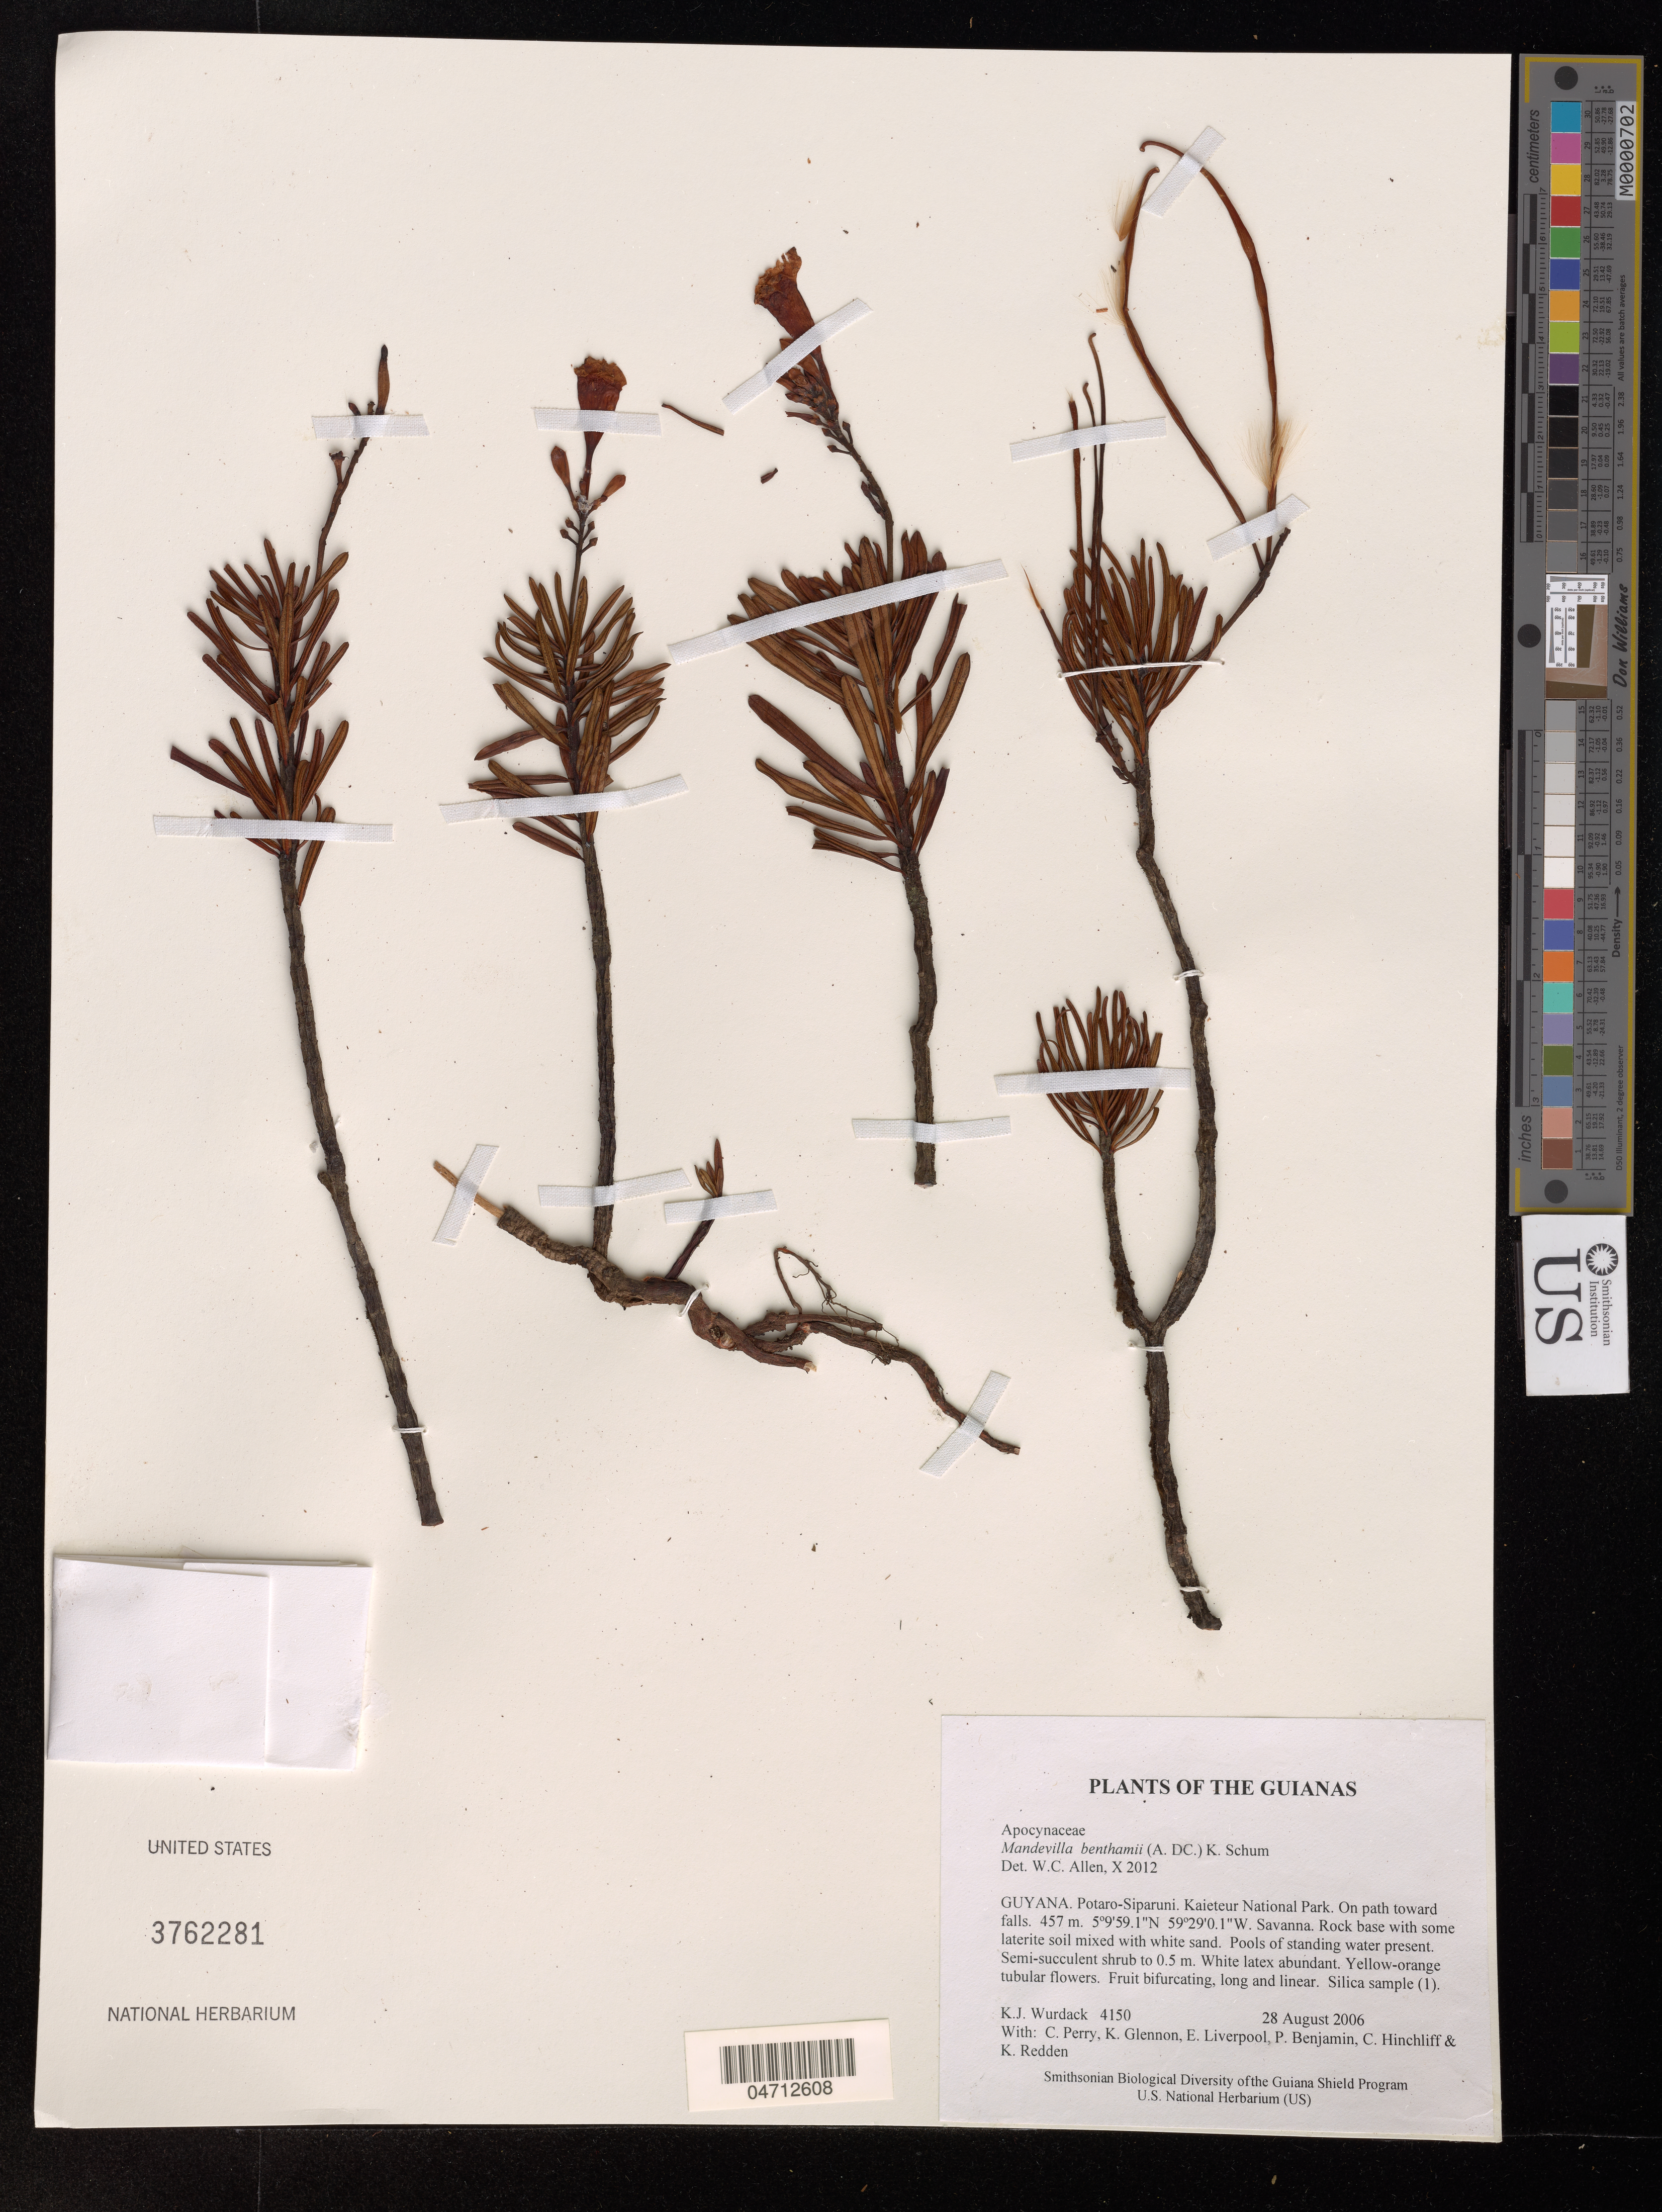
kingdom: Plantae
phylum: Tracheophyta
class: Magnoliopsida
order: Gentianales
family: Apocynaceae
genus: Mandevilla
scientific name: Mandevilla benthamii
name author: (A. DC.) K. Schum.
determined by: Allen, W. C.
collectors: K. Wurdack, C. Perry, K. Glennon, E. Liverpool, P. Benjamin, C. E. Hinchliff & K. M. Redden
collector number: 4150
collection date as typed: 28 August 2006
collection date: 2006-08-28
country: Guyana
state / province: Potaro-Siparuni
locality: Kaieteur National Park. On path toward falls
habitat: Savanna. Rock base with some laterite soil mixed with white sand. Pools of standing water present.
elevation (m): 457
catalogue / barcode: US 3762281